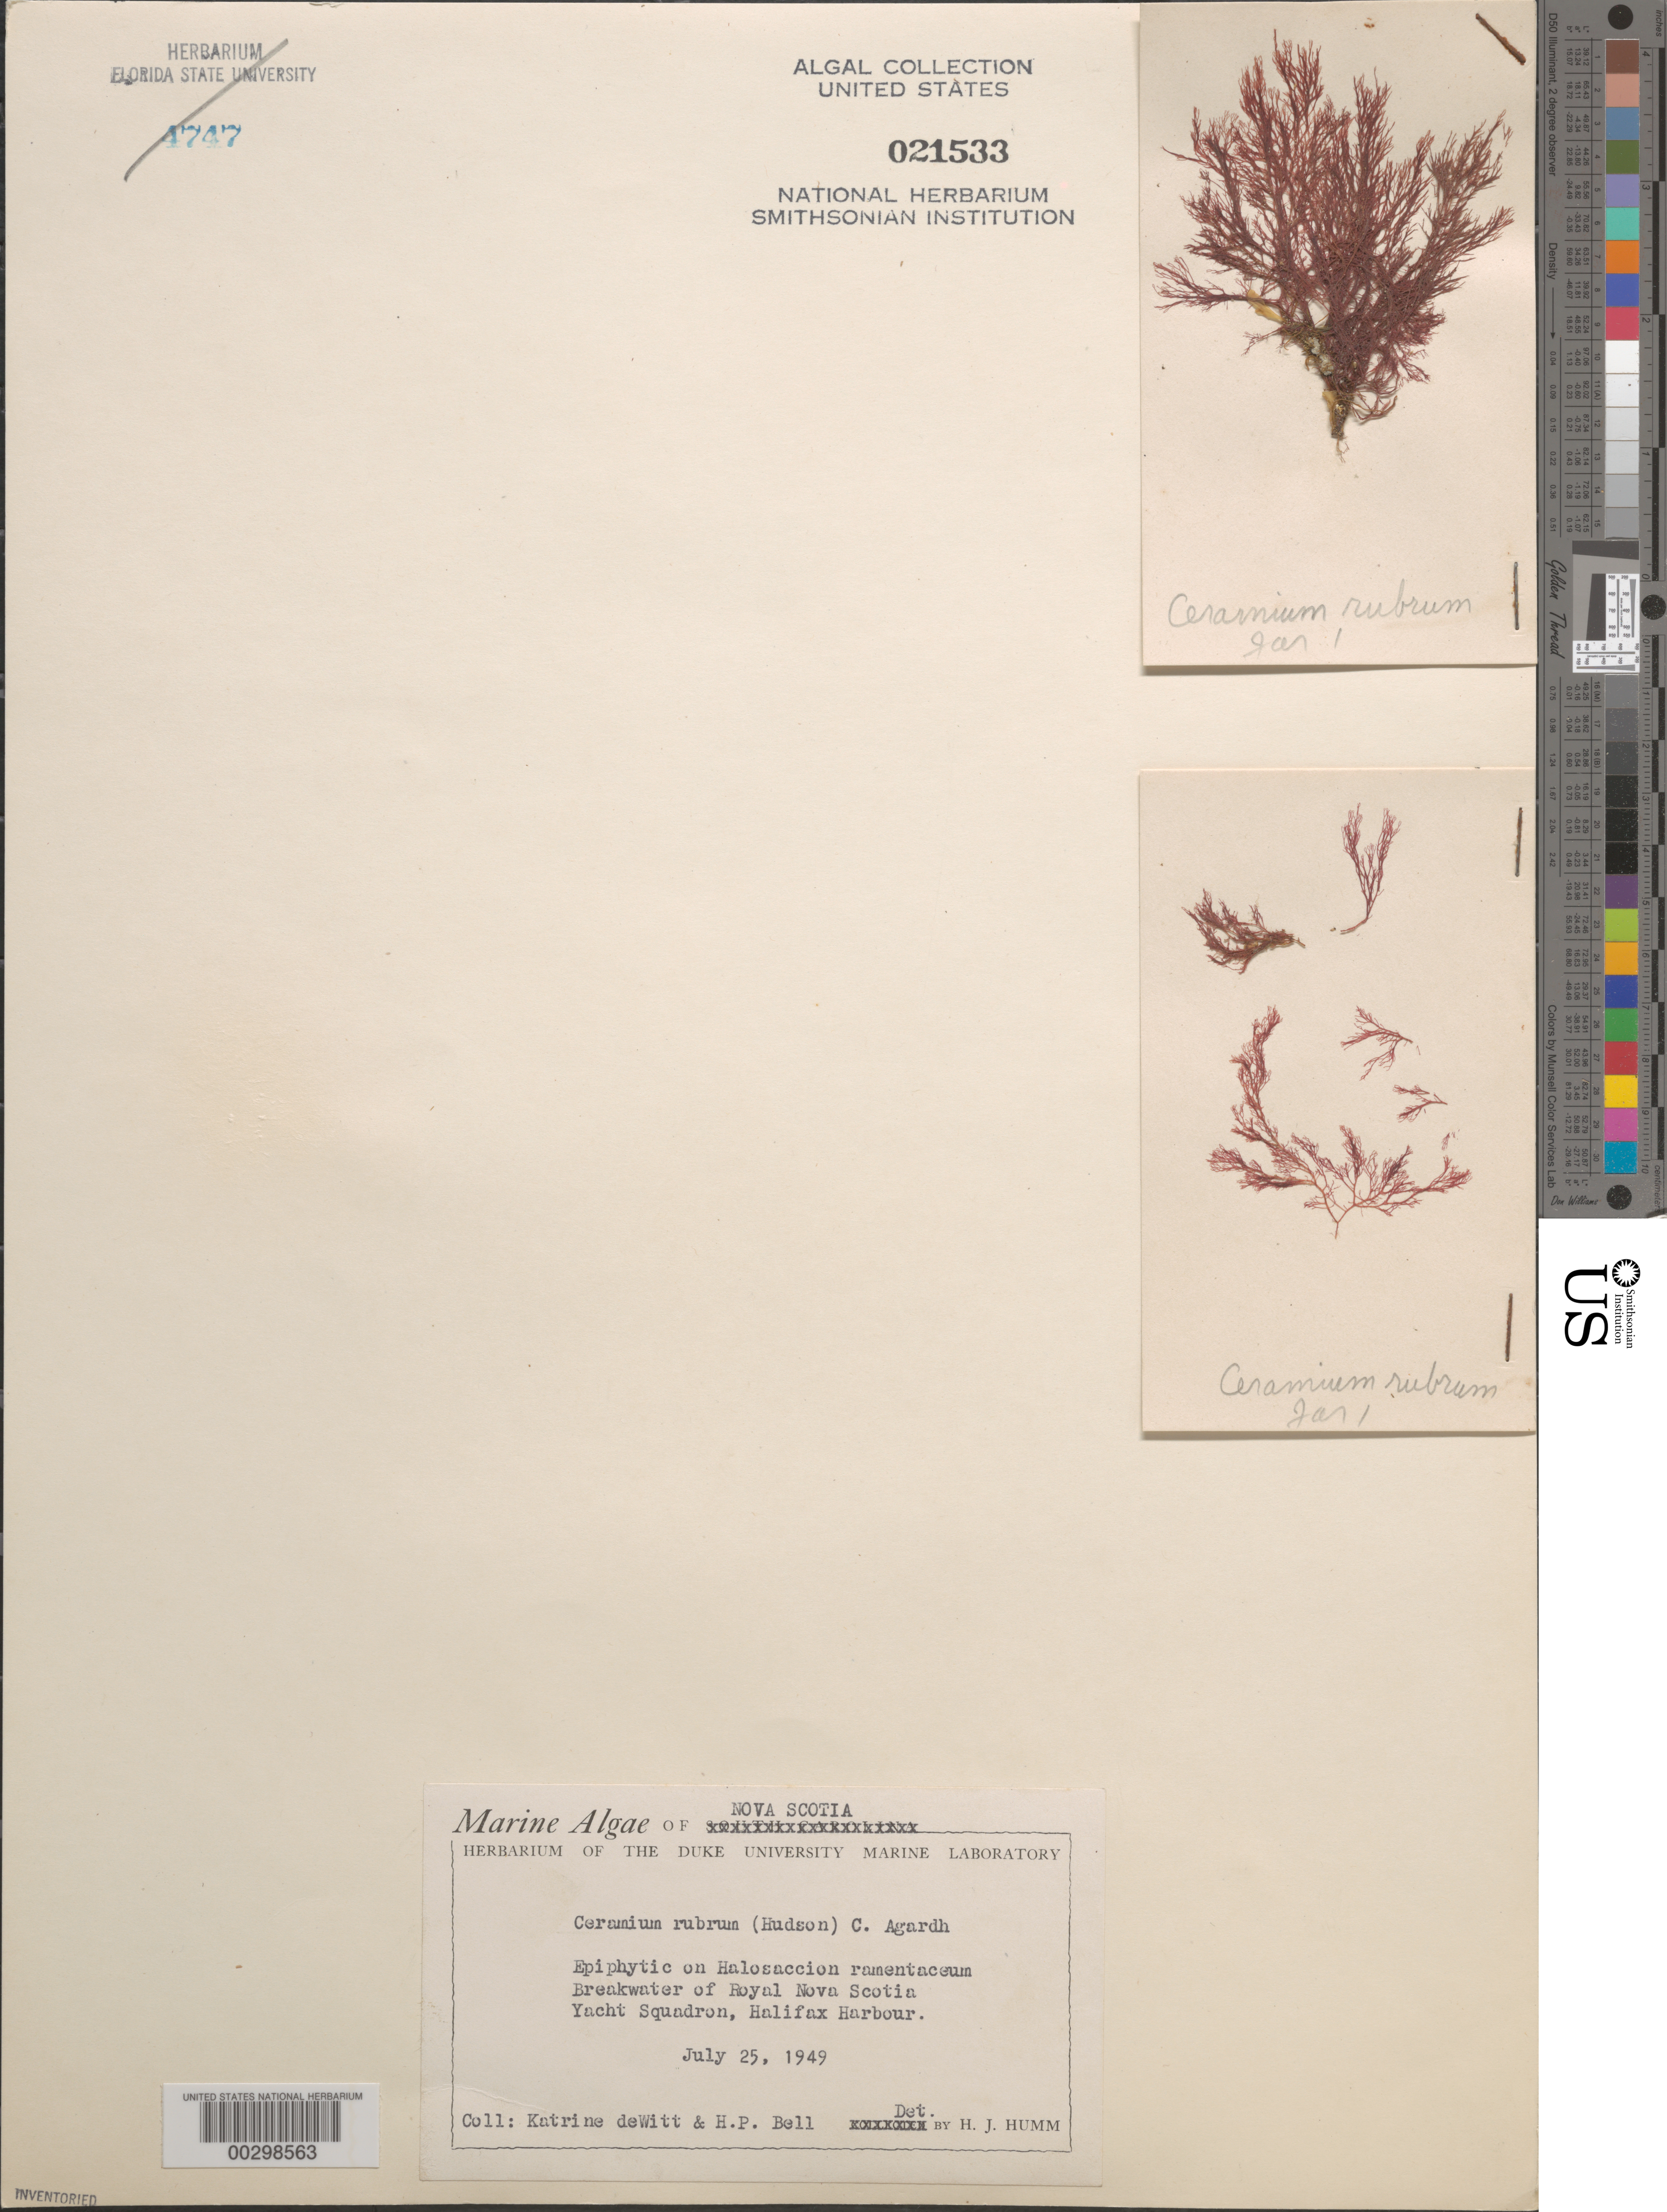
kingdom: Plantae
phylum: Rhodophyta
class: Florideophyceae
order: Ceramiales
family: Ceramiaceae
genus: Ceramium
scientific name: Ceramium rubrum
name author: C. Agardh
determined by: Humm, Harold J.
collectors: K. deWitt & H. P. Bell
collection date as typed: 25 Jul 1949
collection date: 1949-07-25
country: Canada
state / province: Nova Scotia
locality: Royal nova scotia yacht squadron breakwater, halifax harbor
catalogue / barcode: US 21533